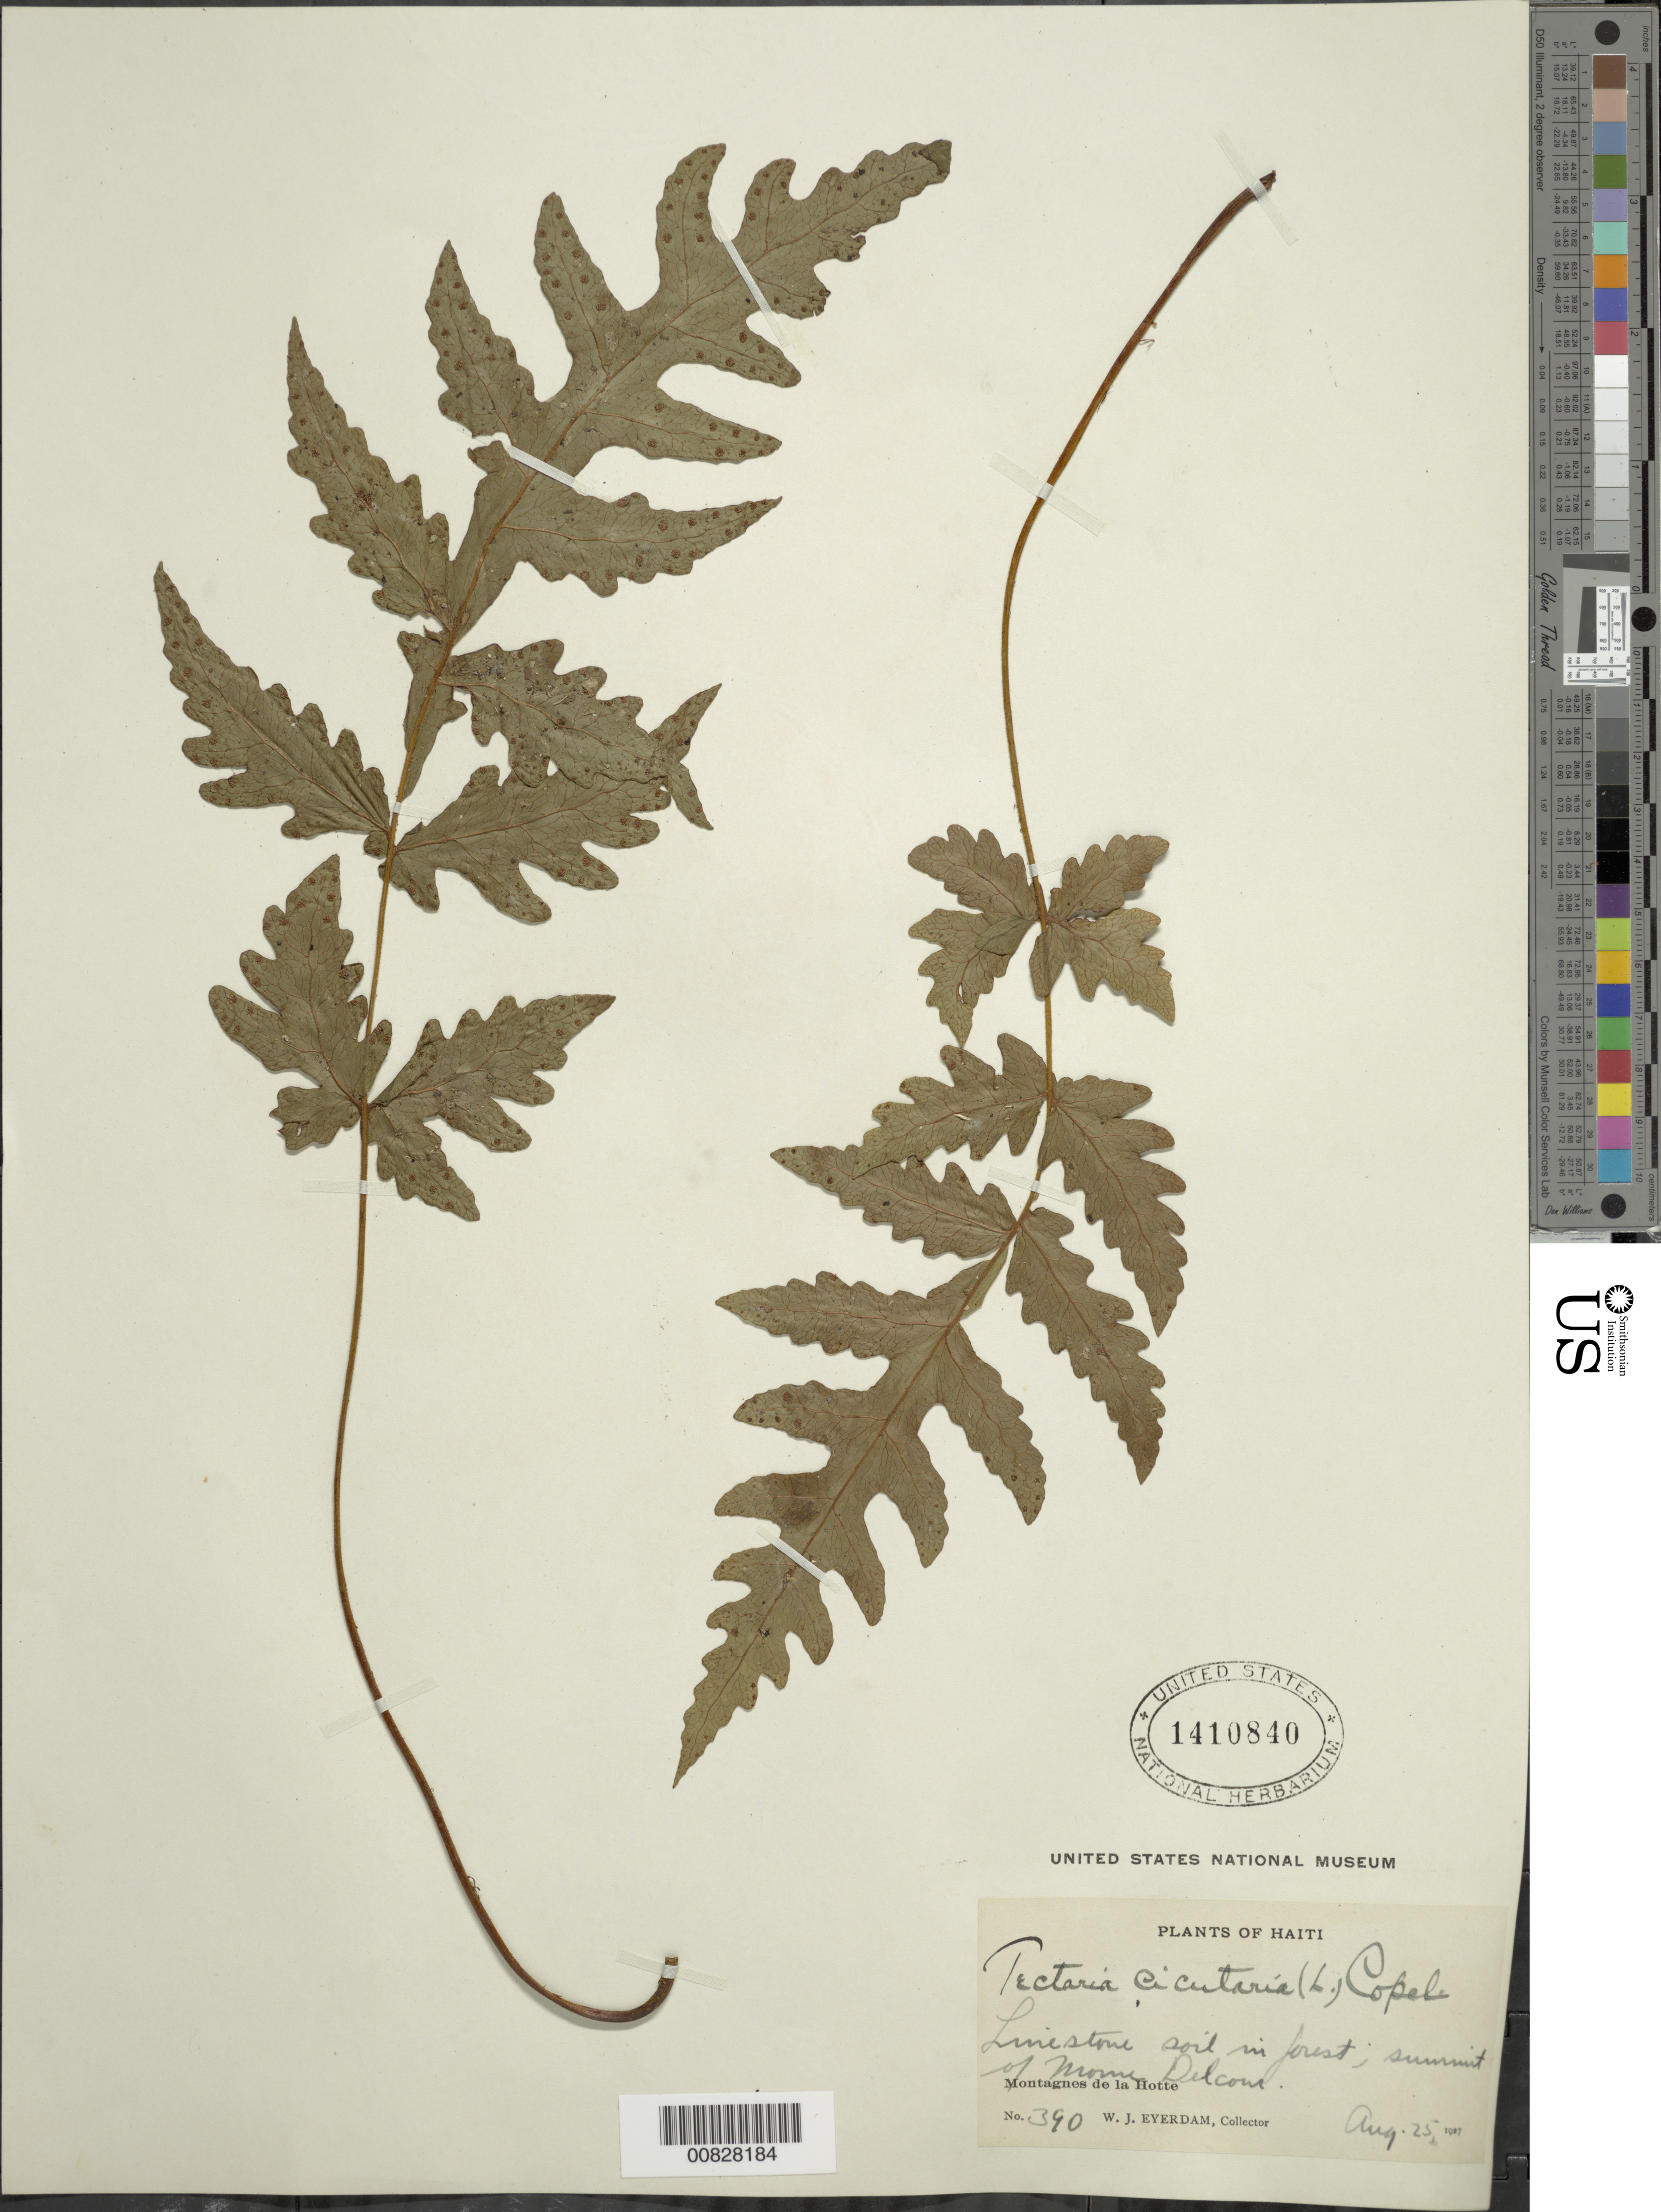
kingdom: Plantae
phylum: Tracheophyta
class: Polypodiopsida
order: Polypodiales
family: Tectariaceae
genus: Tectaria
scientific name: Tectaria cicutaria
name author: (L.) Copel.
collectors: W. J. Eyerdam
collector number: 390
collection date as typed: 25 Aug 1927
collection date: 1927-08-25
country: Haiti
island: Hispaniola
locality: Montagne de la hotte, Morne Delcour summit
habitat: Limestone soil in forest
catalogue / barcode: US 1410840